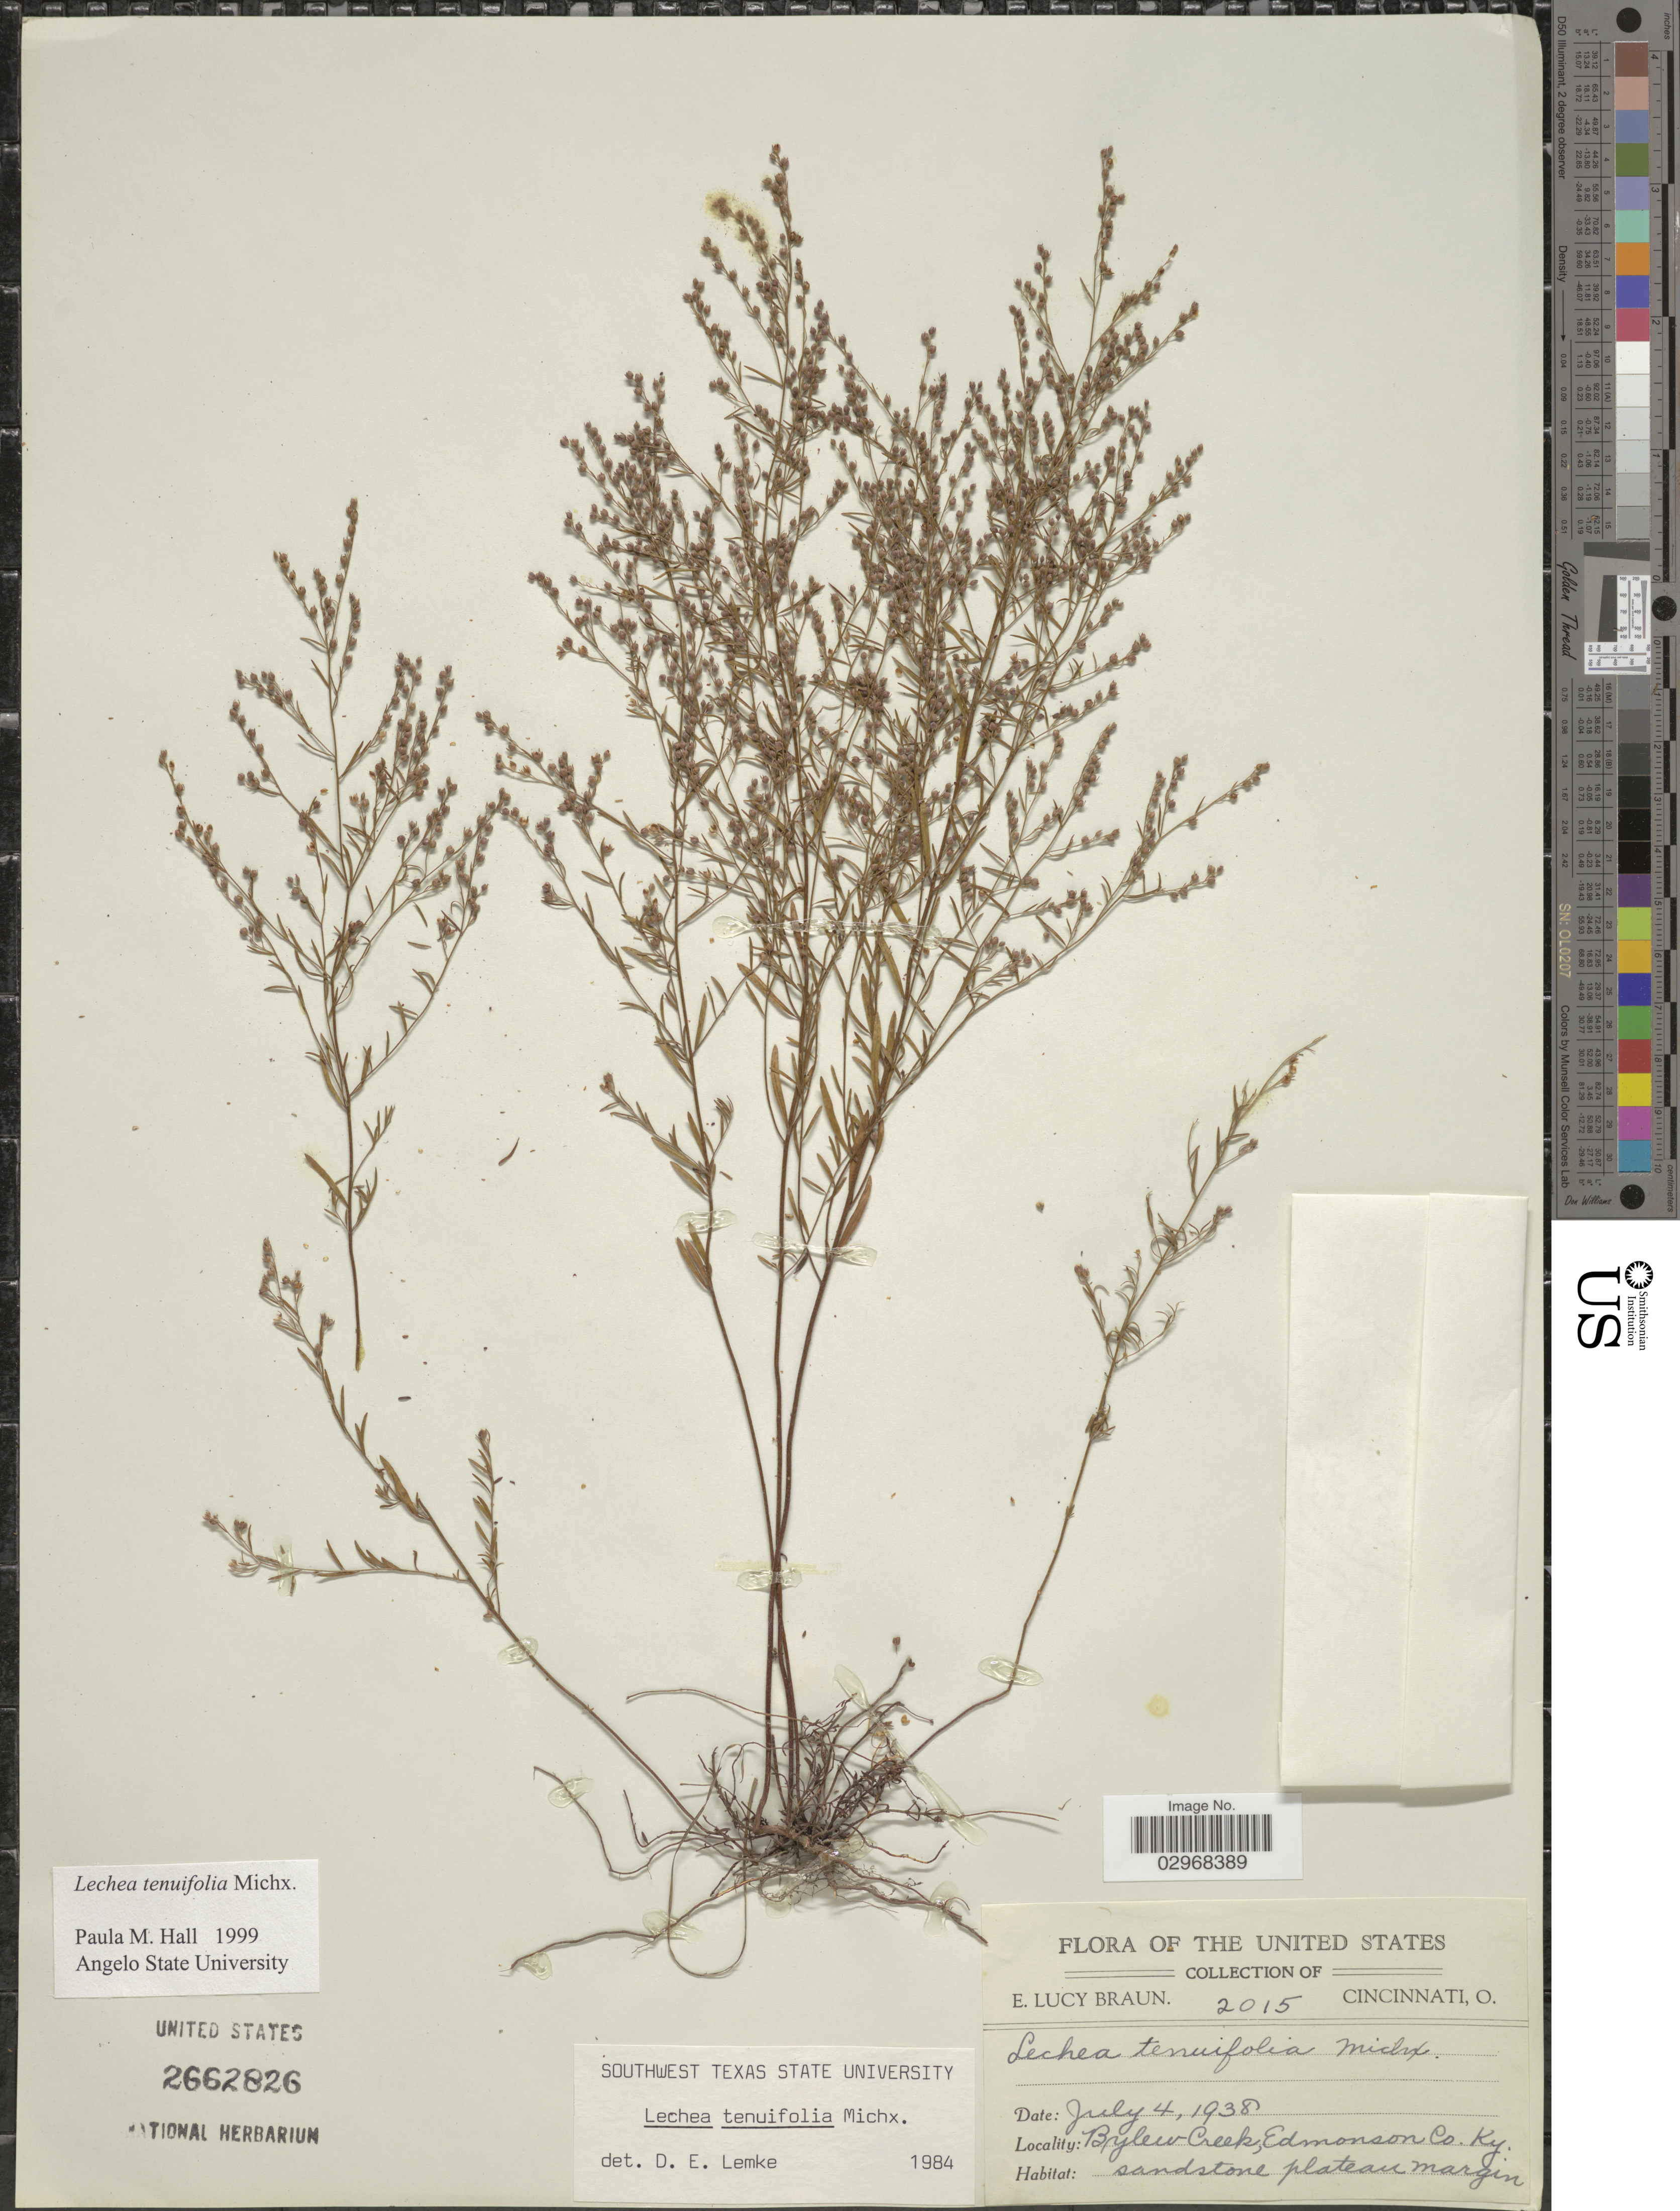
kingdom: Plantae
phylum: Tracheophyta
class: Magnoliopsida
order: Malvales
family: Cistaceae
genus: Lechea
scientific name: Lechea tenuifolia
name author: Michx.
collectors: E. L. Braun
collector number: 2015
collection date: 1938-07-04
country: United States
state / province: Kentucky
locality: Bylew Creek, Edmonson Co.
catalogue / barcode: US 2662826